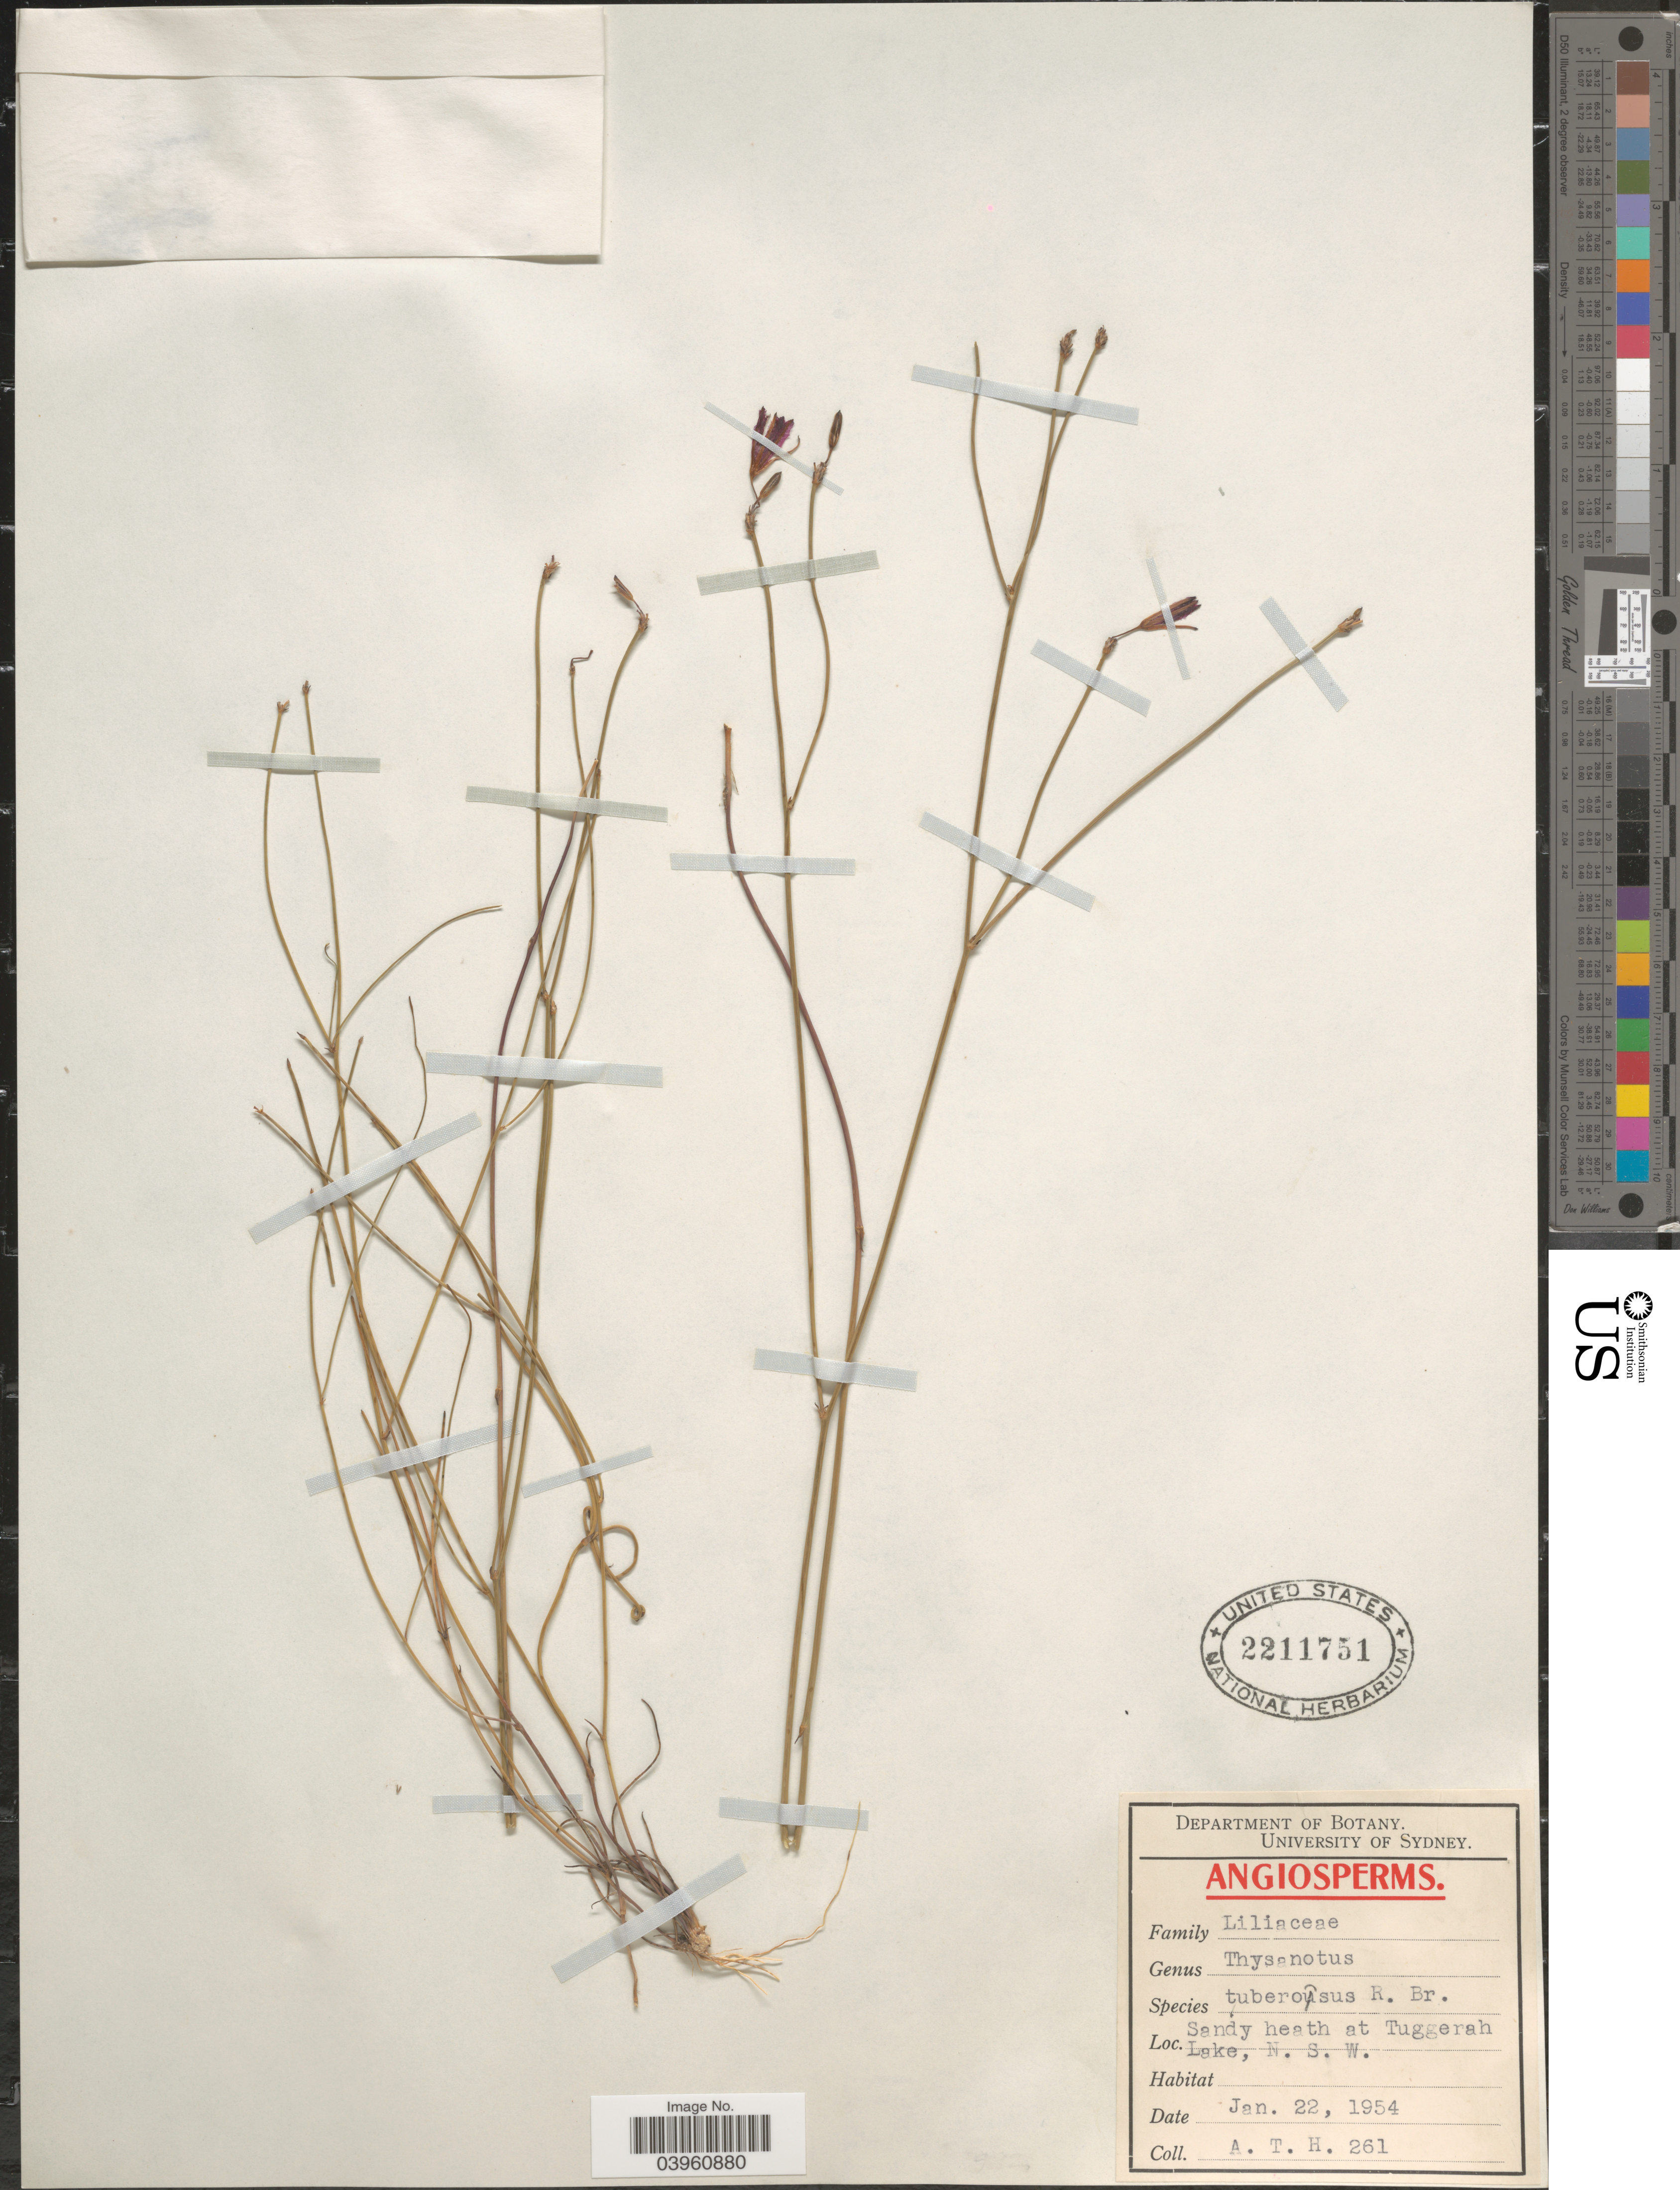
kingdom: Plantae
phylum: Tracheophyta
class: Liliopsida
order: Asparagales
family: Asparagaceae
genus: Thysanotus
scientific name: Thysanotus tuberosus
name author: R. Br.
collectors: A. T. H.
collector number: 261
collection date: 1954-01-22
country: Australia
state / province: New South Wales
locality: Sandy heath at Tuggerah Lake.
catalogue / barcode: US 2211751